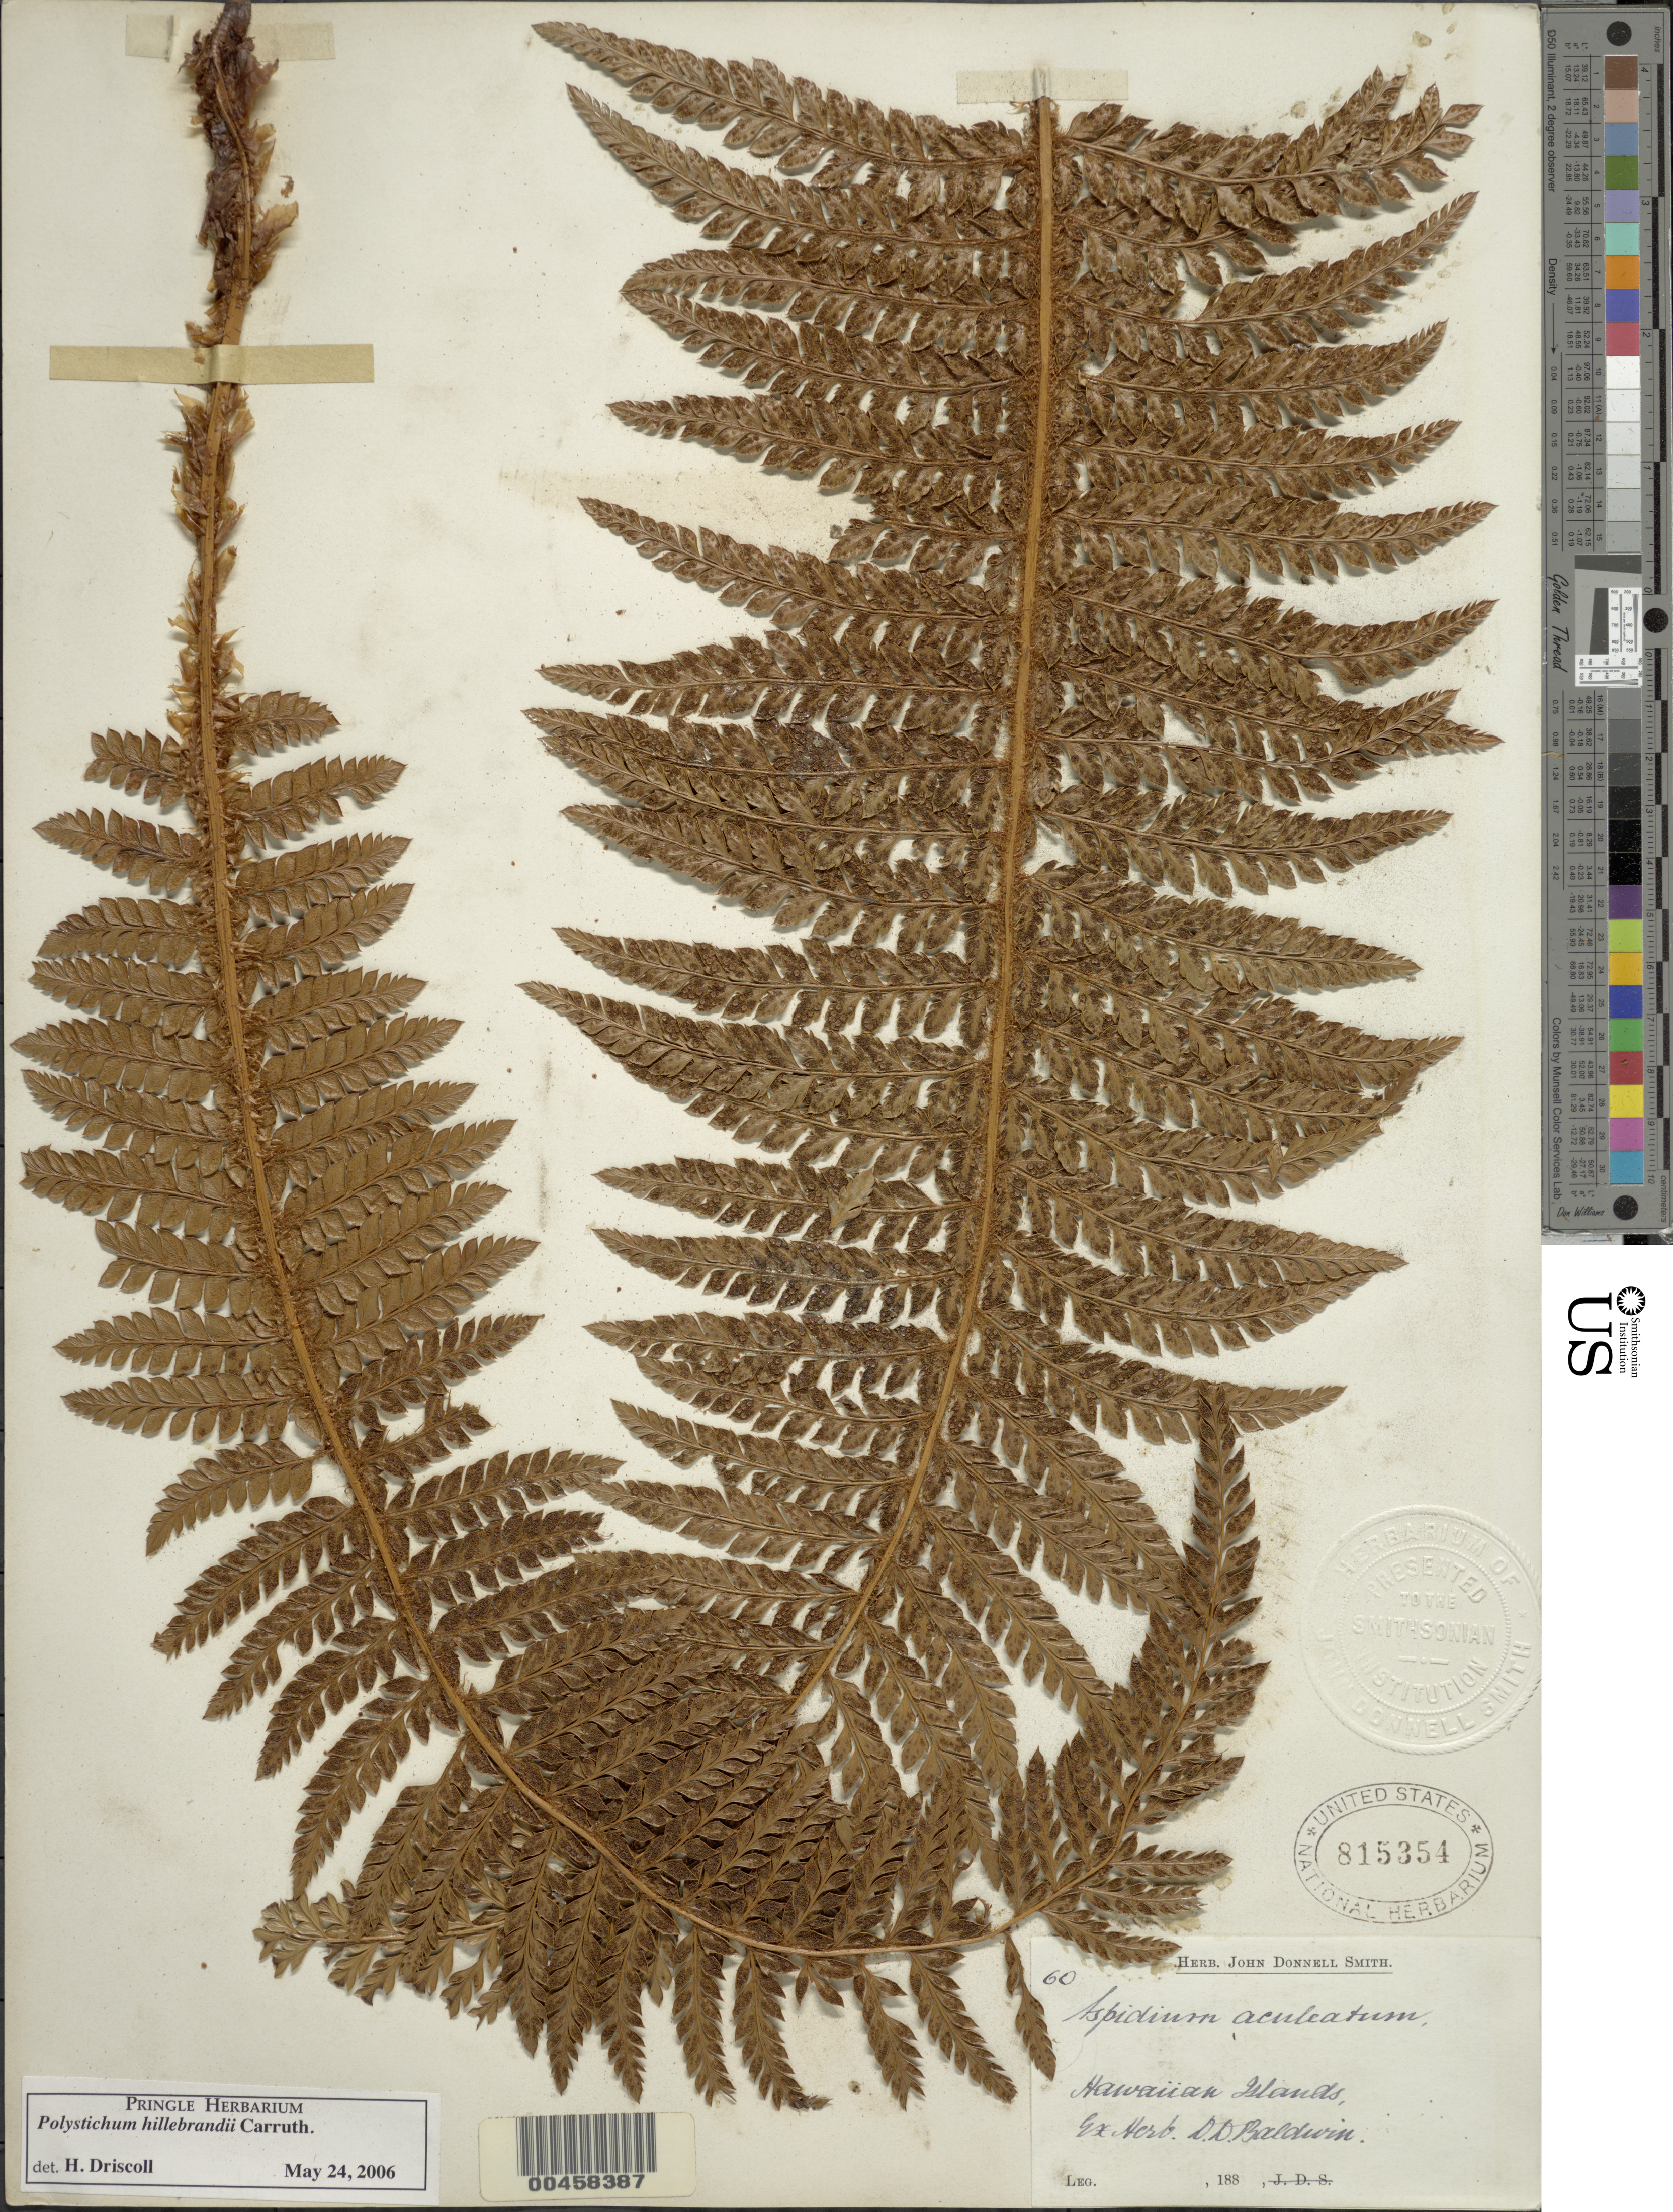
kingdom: Plantae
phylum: Tracheophyta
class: Polypodiopsida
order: Polypodiales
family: Dryopteridaceae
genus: Polystichum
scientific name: Polystichum hillebrandii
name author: Carruth.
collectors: D. Baldwin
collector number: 60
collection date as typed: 188-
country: United States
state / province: Hawaii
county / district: Hawaii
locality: Hawaiian Islands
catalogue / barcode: US 815354